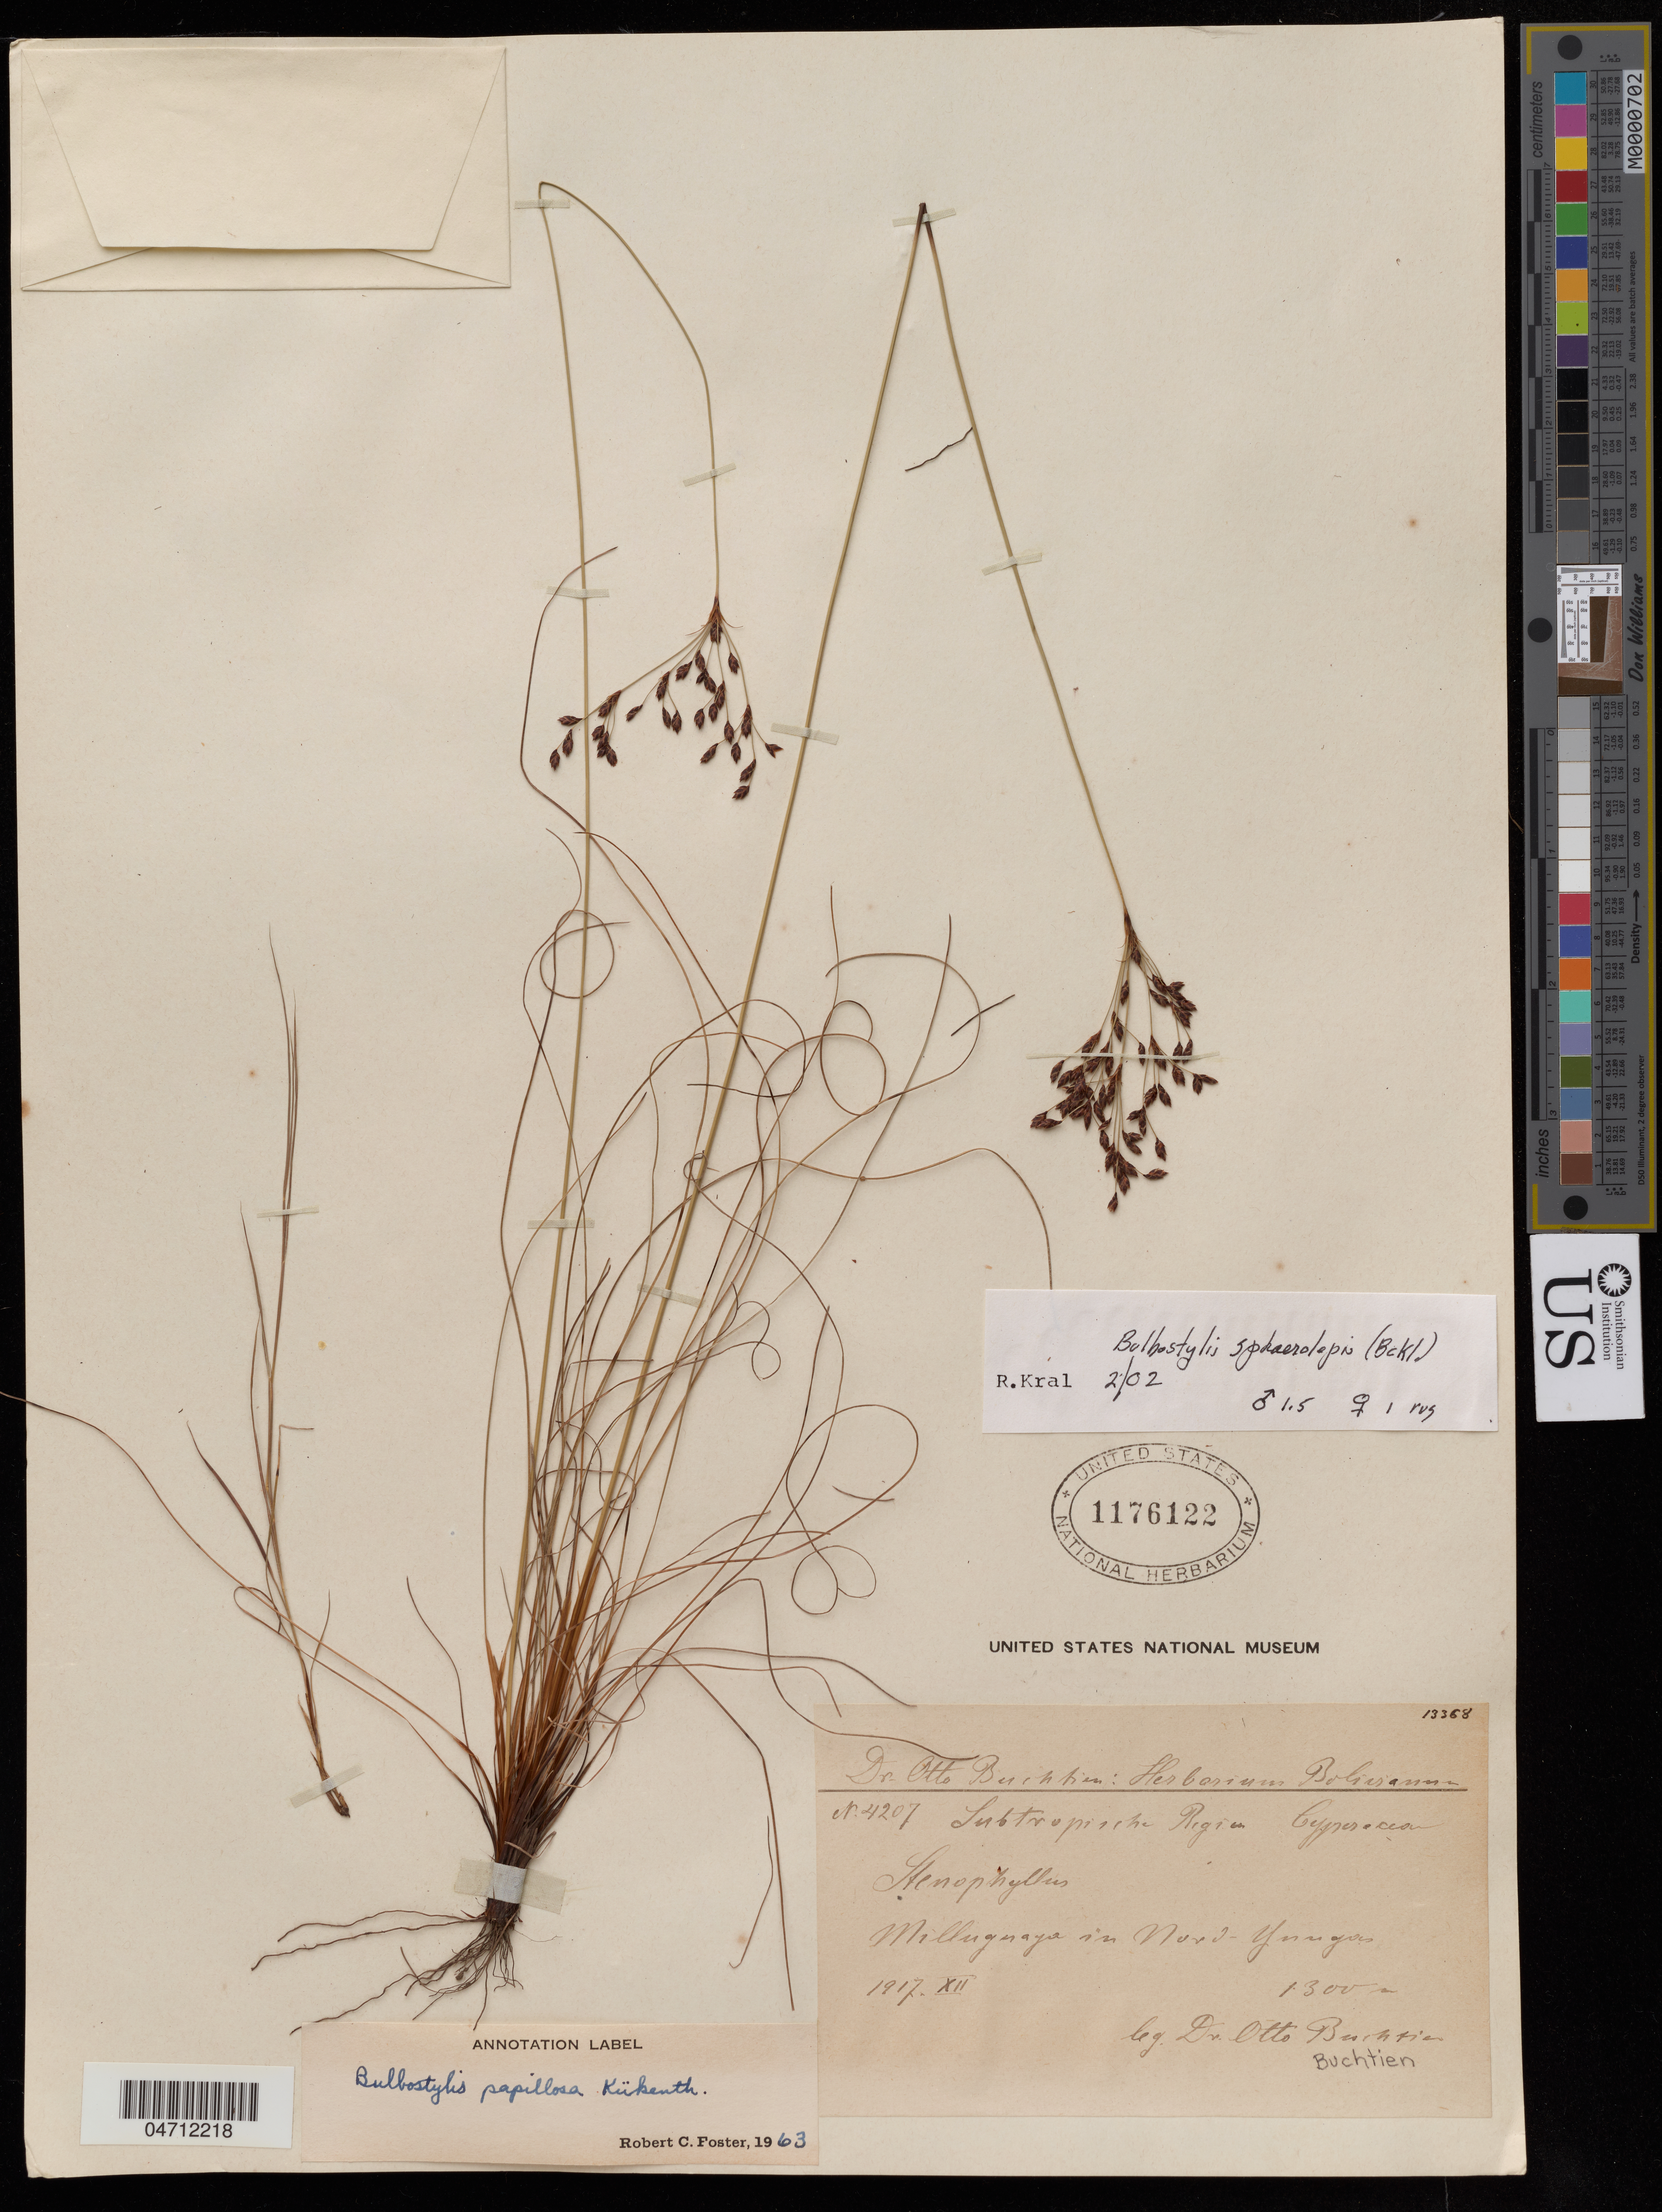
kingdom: Plantae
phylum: Tracheophyta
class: Liliopsida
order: Poales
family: Cyperaceae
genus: Bulbostylis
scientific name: Bulbostylis sphaerolepis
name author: (Boeckeler) Beetle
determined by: Kral, Robert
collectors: O. Buchtien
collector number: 4207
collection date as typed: Dec 1917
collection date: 1917-12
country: Bolivia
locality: Milluguaya in N Yungas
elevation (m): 1300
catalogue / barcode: US 1176122